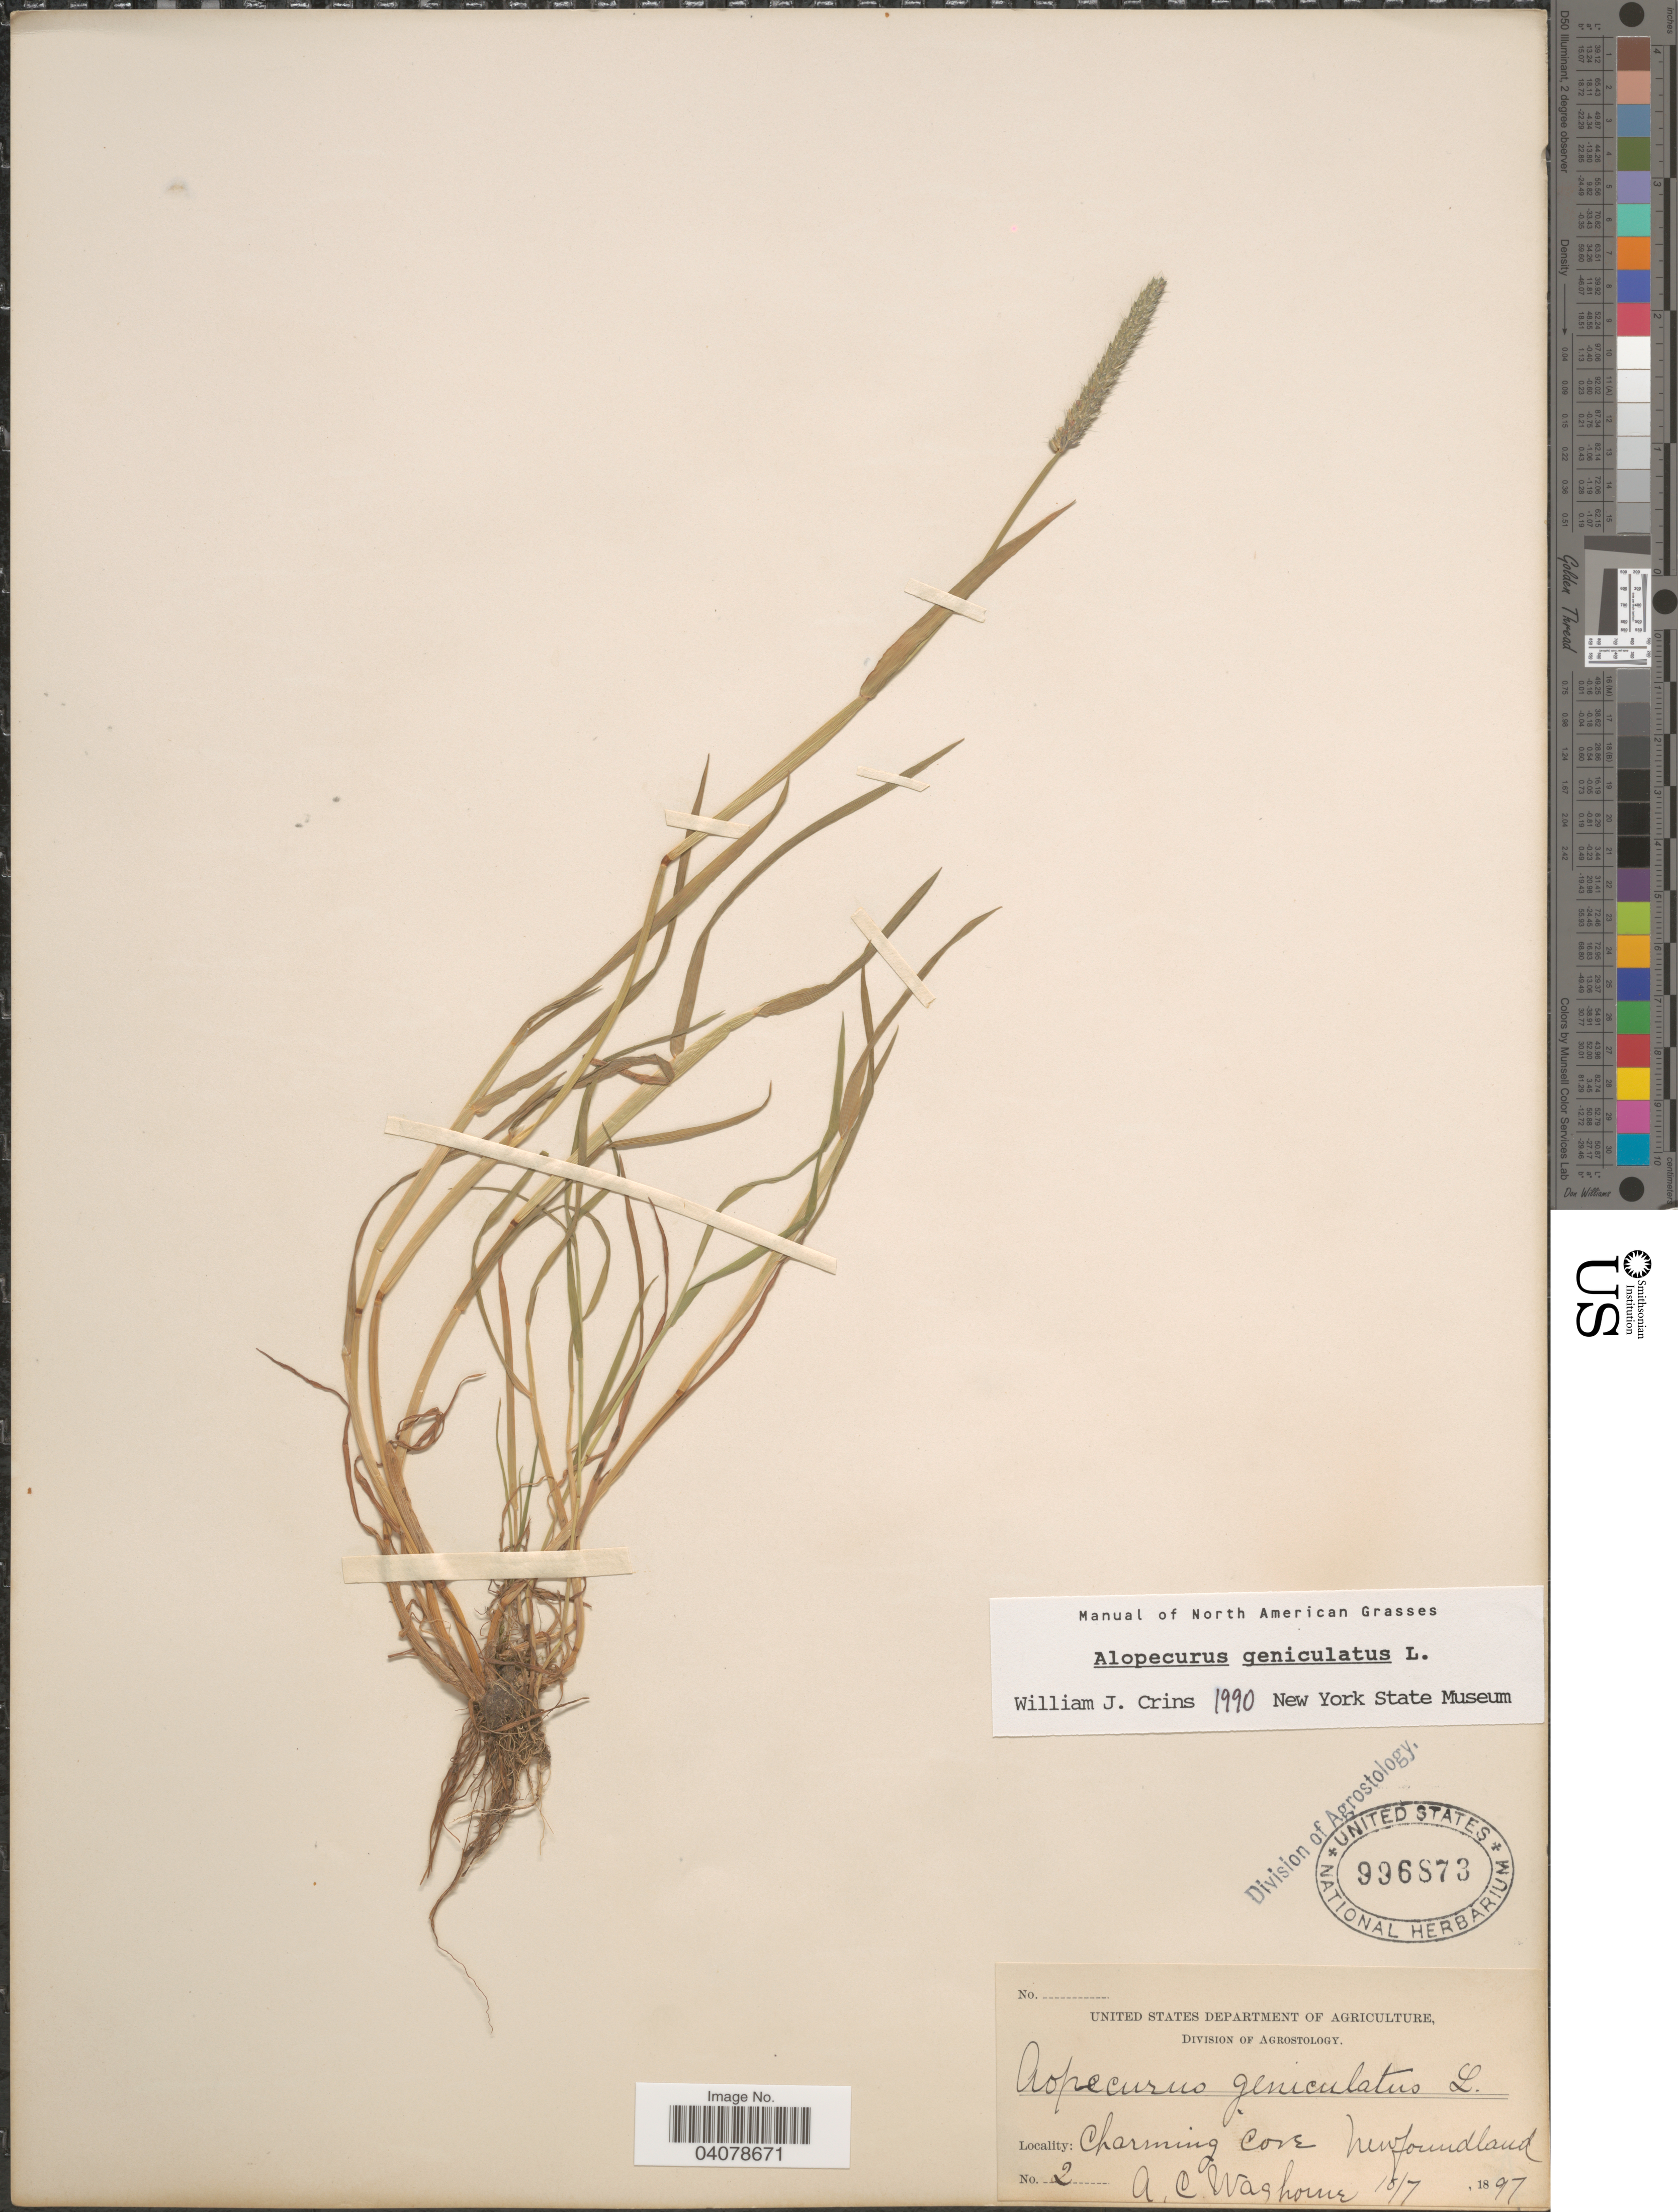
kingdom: Plantae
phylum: Tracheophyta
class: Liliopsida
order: Poales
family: Poaceae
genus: Alopecurus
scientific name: Alopecurus geniculatus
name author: L.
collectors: A. Waghorne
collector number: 2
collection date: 1897-07-10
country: Canada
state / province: Newfoundland and Labrador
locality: Charming Cove.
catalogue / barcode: US 996873